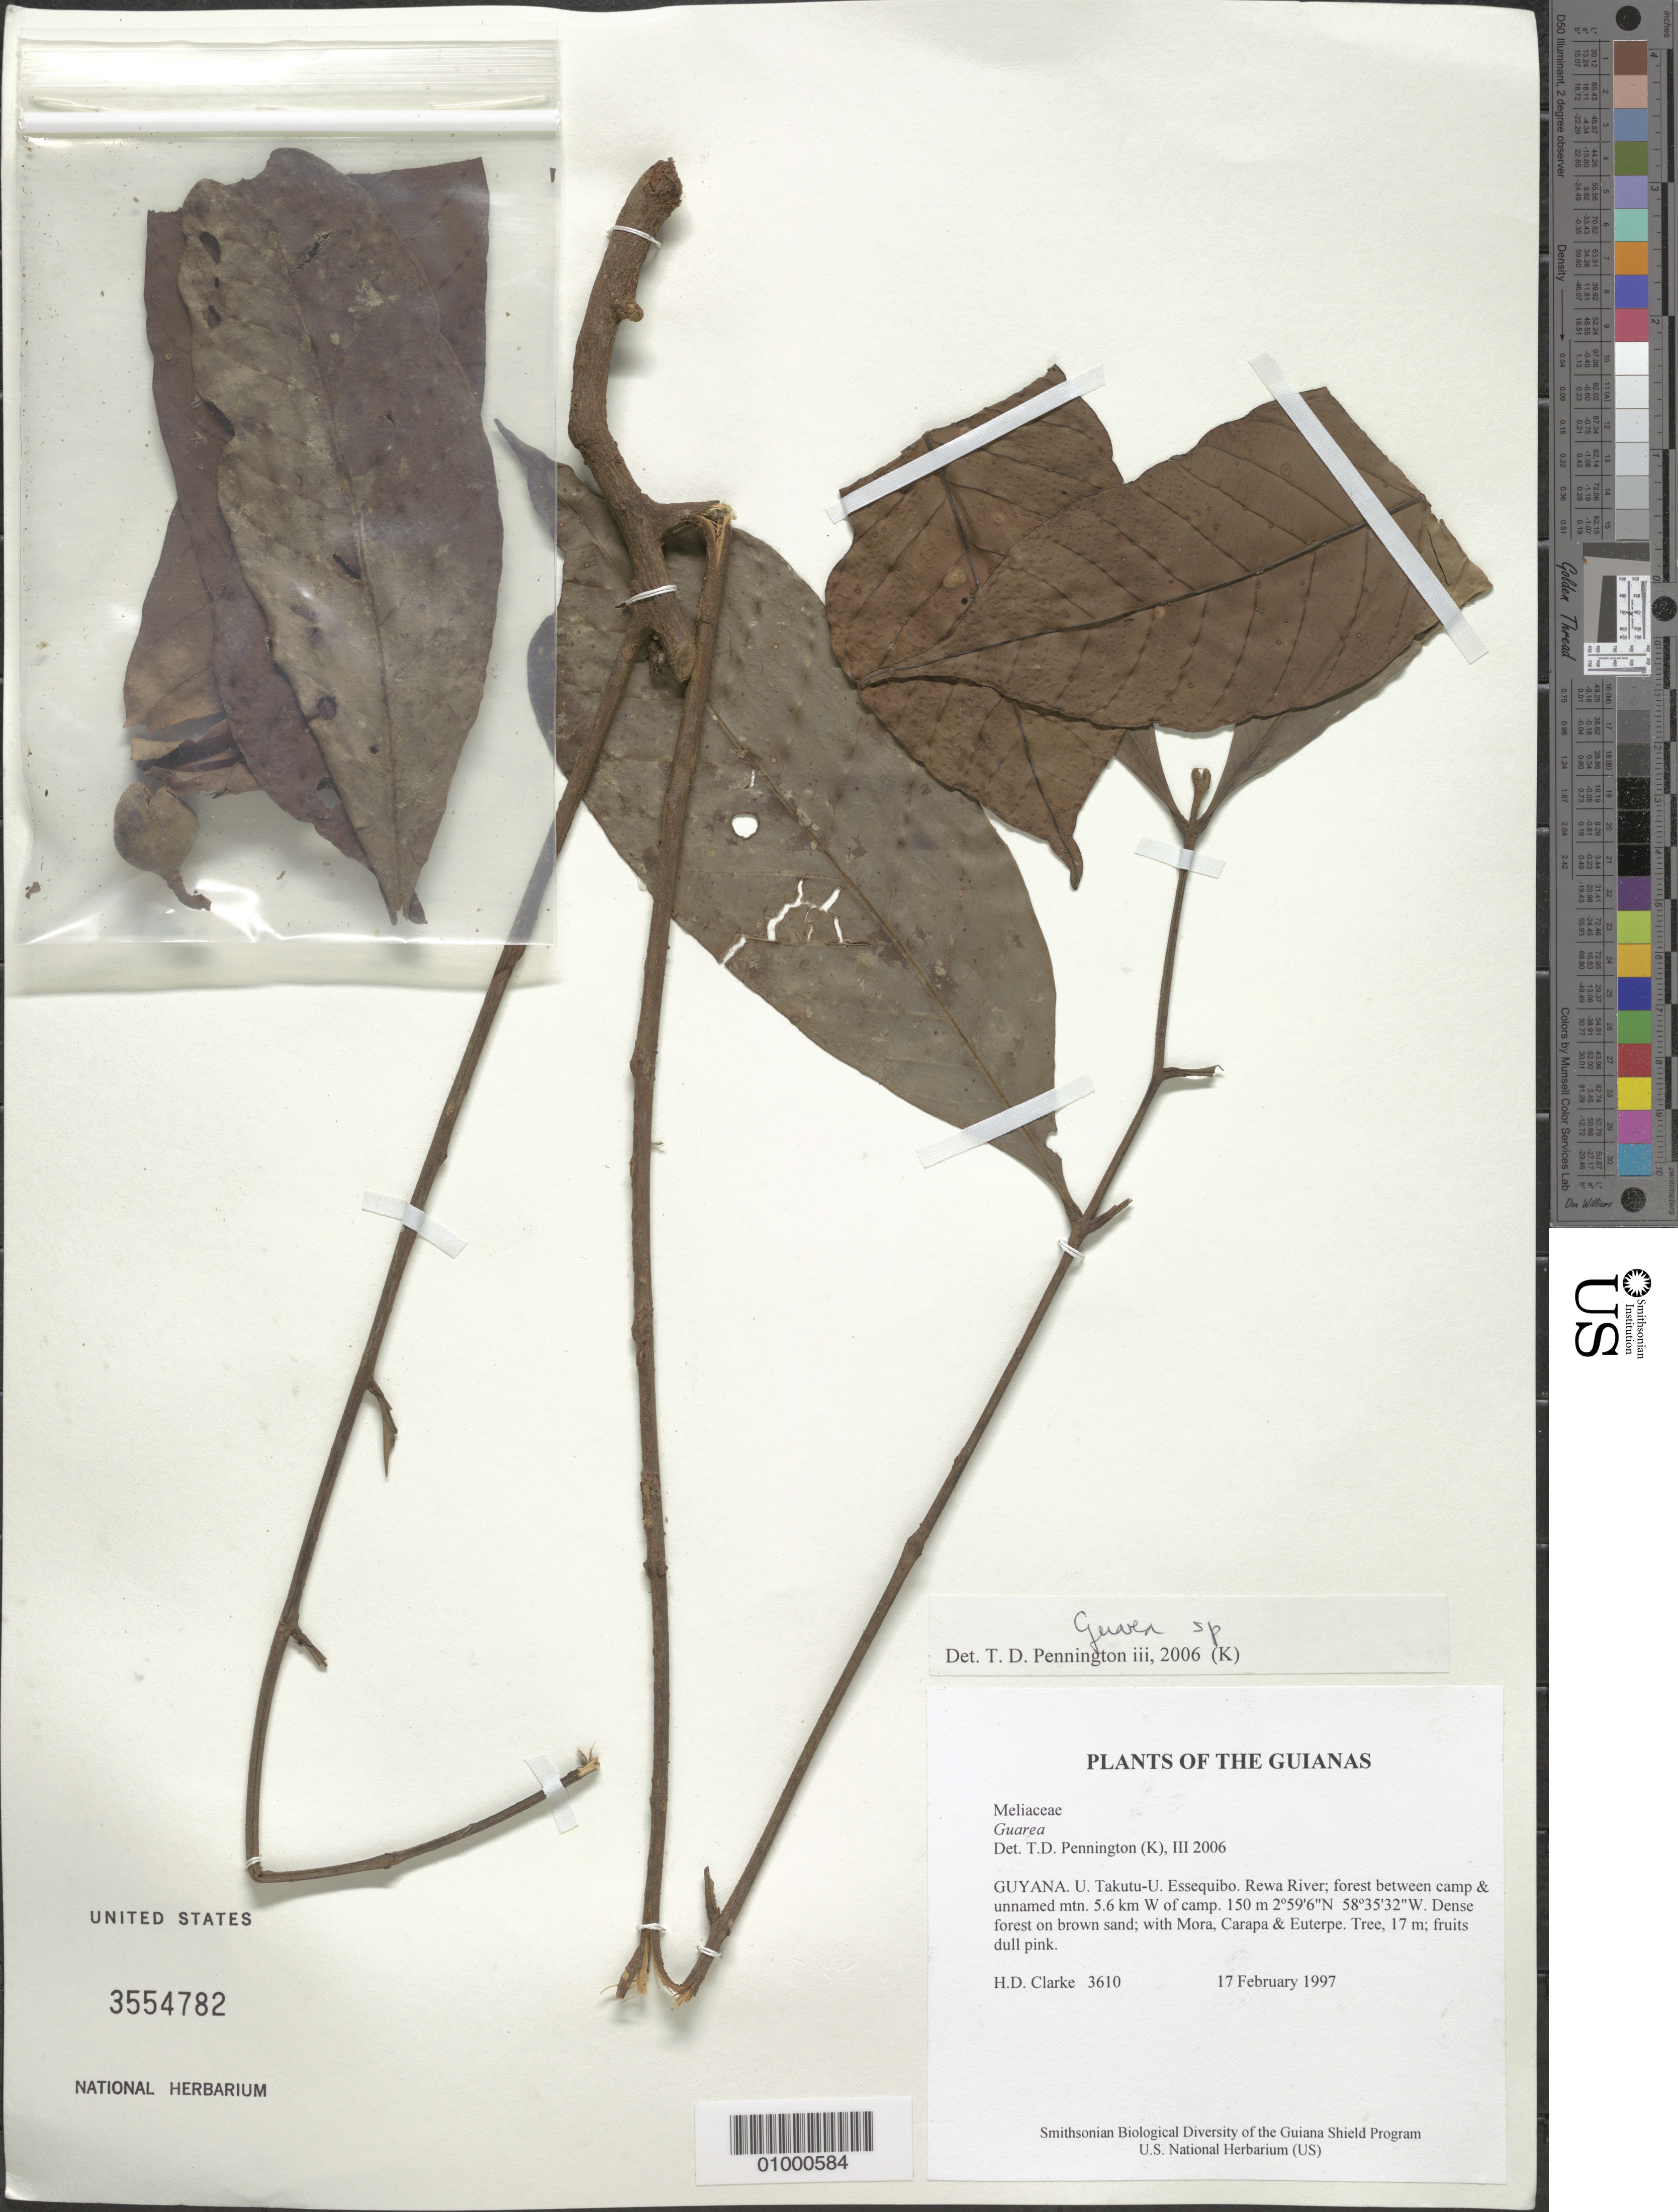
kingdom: Plantae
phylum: Tracheophyta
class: Magnoliopsida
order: Sapindales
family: Meliaceae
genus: Guarea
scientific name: Guarea sp.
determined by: Pennington, T. D., (K)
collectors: H. D. Clarke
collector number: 3610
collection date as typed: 17 February 1997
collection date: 1997-02-17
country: Guyana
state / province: U. Takutu-U. Essequibo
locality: Rewa River; forest between camp & unnamed mtn. 5.6 km W of camp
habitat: Dense forest on brown sand; with Mora, Carapa & Euterpe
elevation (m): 150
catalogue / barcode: US 3554782